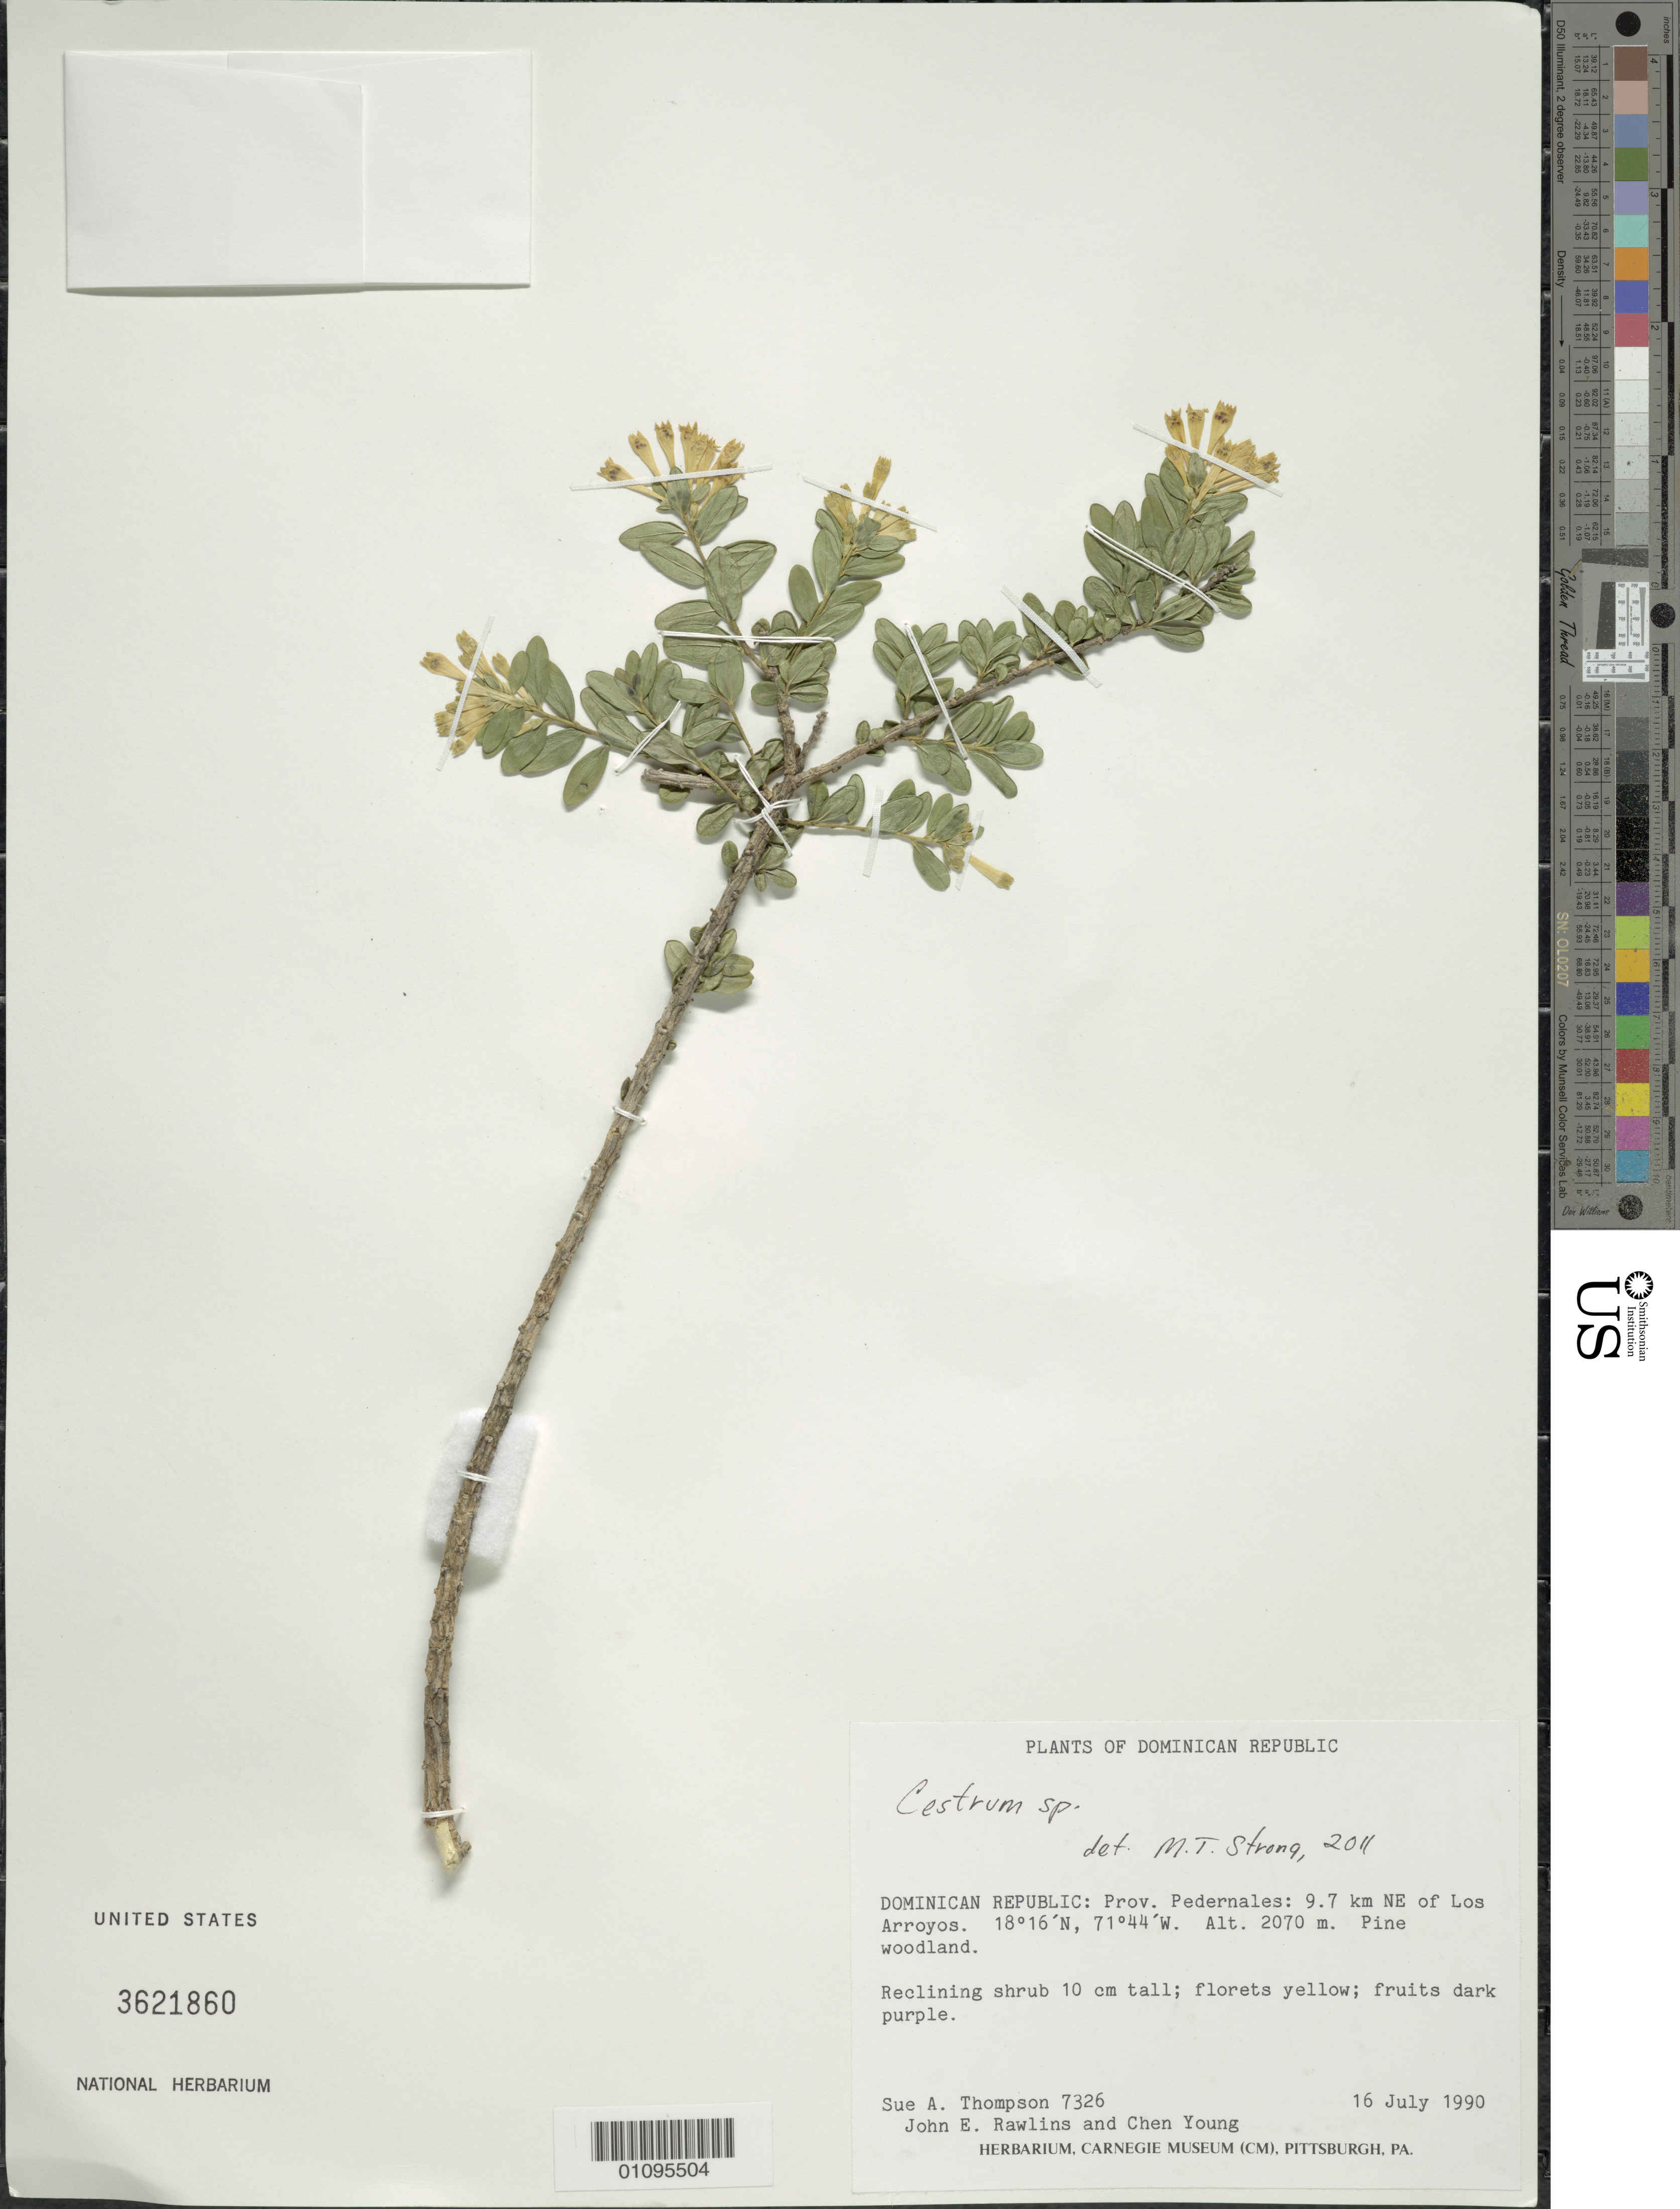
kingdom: Plantae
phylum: Tracheophyta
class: Magnoliopsida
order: Solanales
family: Solanaceae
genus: Cestrum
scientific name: Cestrum sp.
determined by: Strong, M. T., (US), Smithsonian Institution - National Museum of Natural History (UNITED STATES)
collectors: S. A. Thompson, J. Rawlins & C. Young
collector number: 7326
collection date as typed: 16 Jul 1990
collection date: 1990-07-16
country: Dominican Republic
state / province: Pedernales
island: Hispaniola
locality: Los Arroyos, 9.7 km NE of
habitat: Pine woodland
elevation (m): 2070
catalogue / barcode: US 3621860